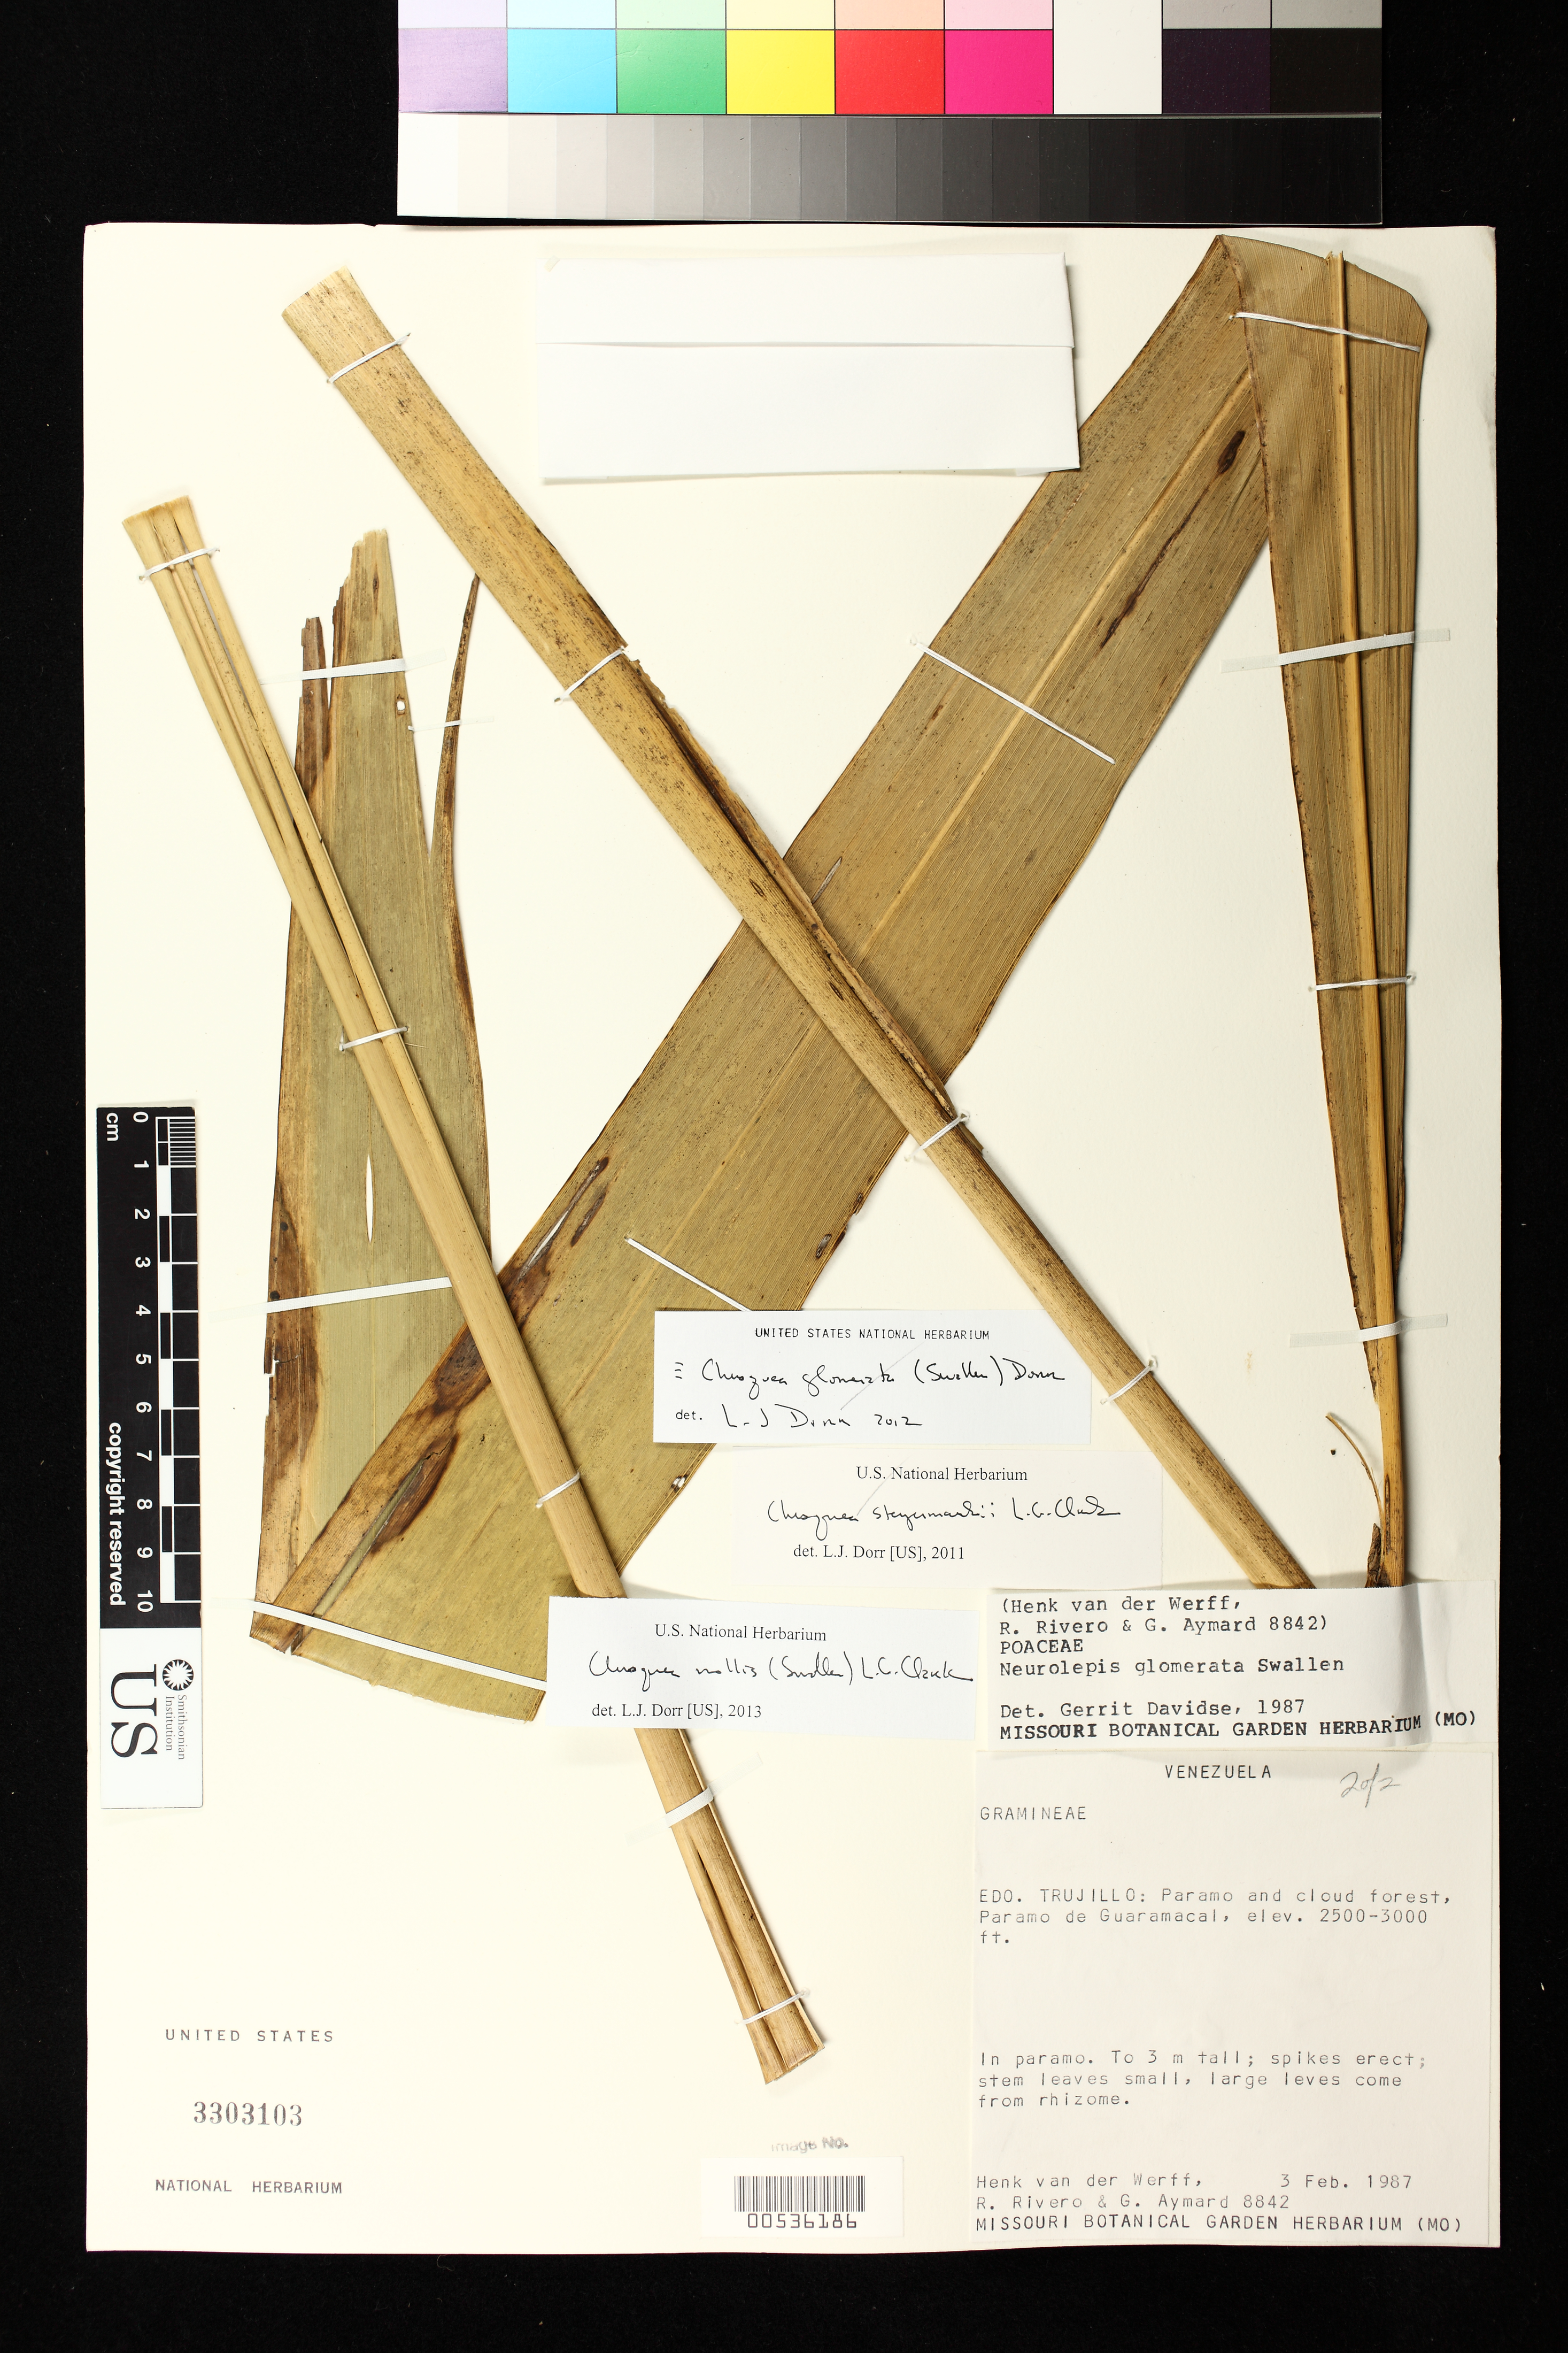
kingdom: Plantae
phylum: Tracheophyta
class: Liliopsida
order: Poales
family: Poaceae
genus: Chusquea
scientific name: Chusquea mollis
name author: (Swallen) L.G. Clark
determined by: Dorr, L. J., (BOT), Smithsonian Institution - National Museum of Natural History (UNITED STATES)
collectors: H. van der Werff, R. Rivero & G. A. Aymard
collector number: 8842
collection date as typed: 03 Feb 1987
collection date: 1987-02-03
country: Venezuela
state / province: Trujillo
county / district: Boconó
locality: Páramo de Guaramacal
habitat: Paramo and cloud forest. In Paramo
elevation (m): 2500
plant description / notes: MO, PORT, US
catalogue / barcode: US 3303103